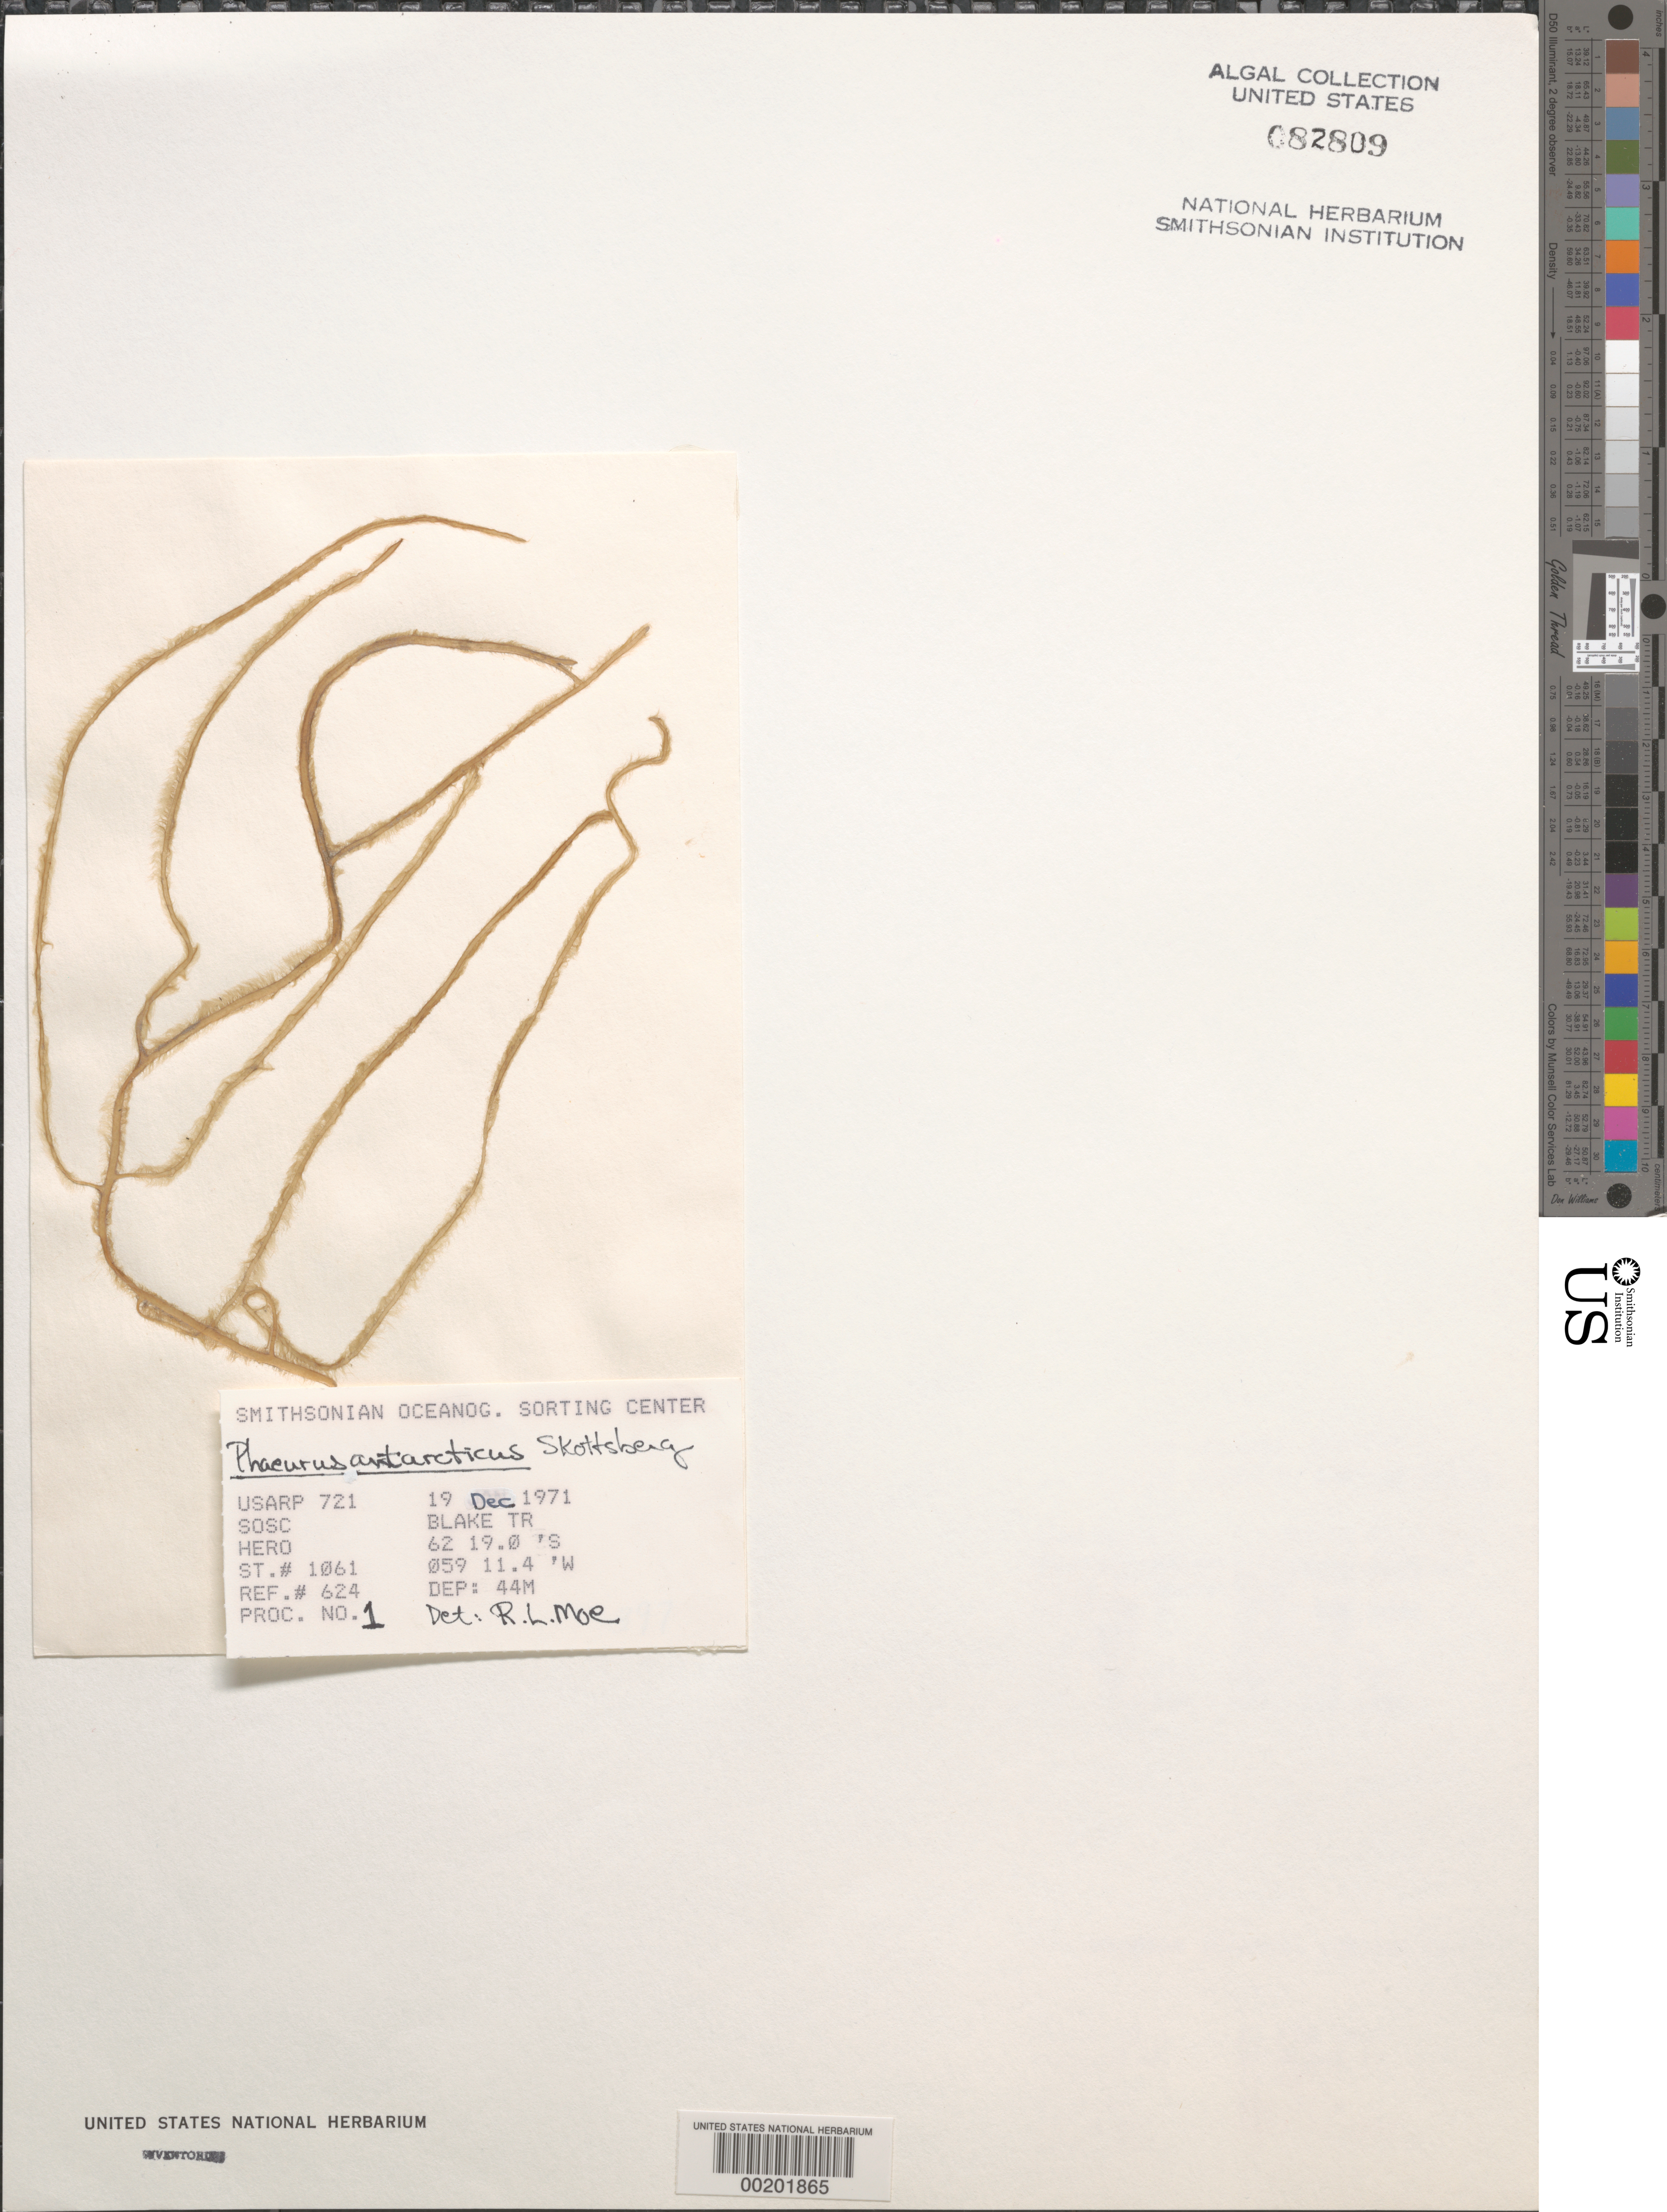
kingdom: Chromista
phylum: Ochrophyta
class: Phaeophyceae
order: Desmarestiales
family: Desmarestiaceae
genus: Phaeurus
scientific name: Phaeurus antarcticus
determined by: Moe, R. L.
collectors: SOSC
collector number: Station 1061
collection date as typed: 19 Dec 1971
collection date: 1971-12-19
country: Antarctica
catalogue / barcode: US 82809